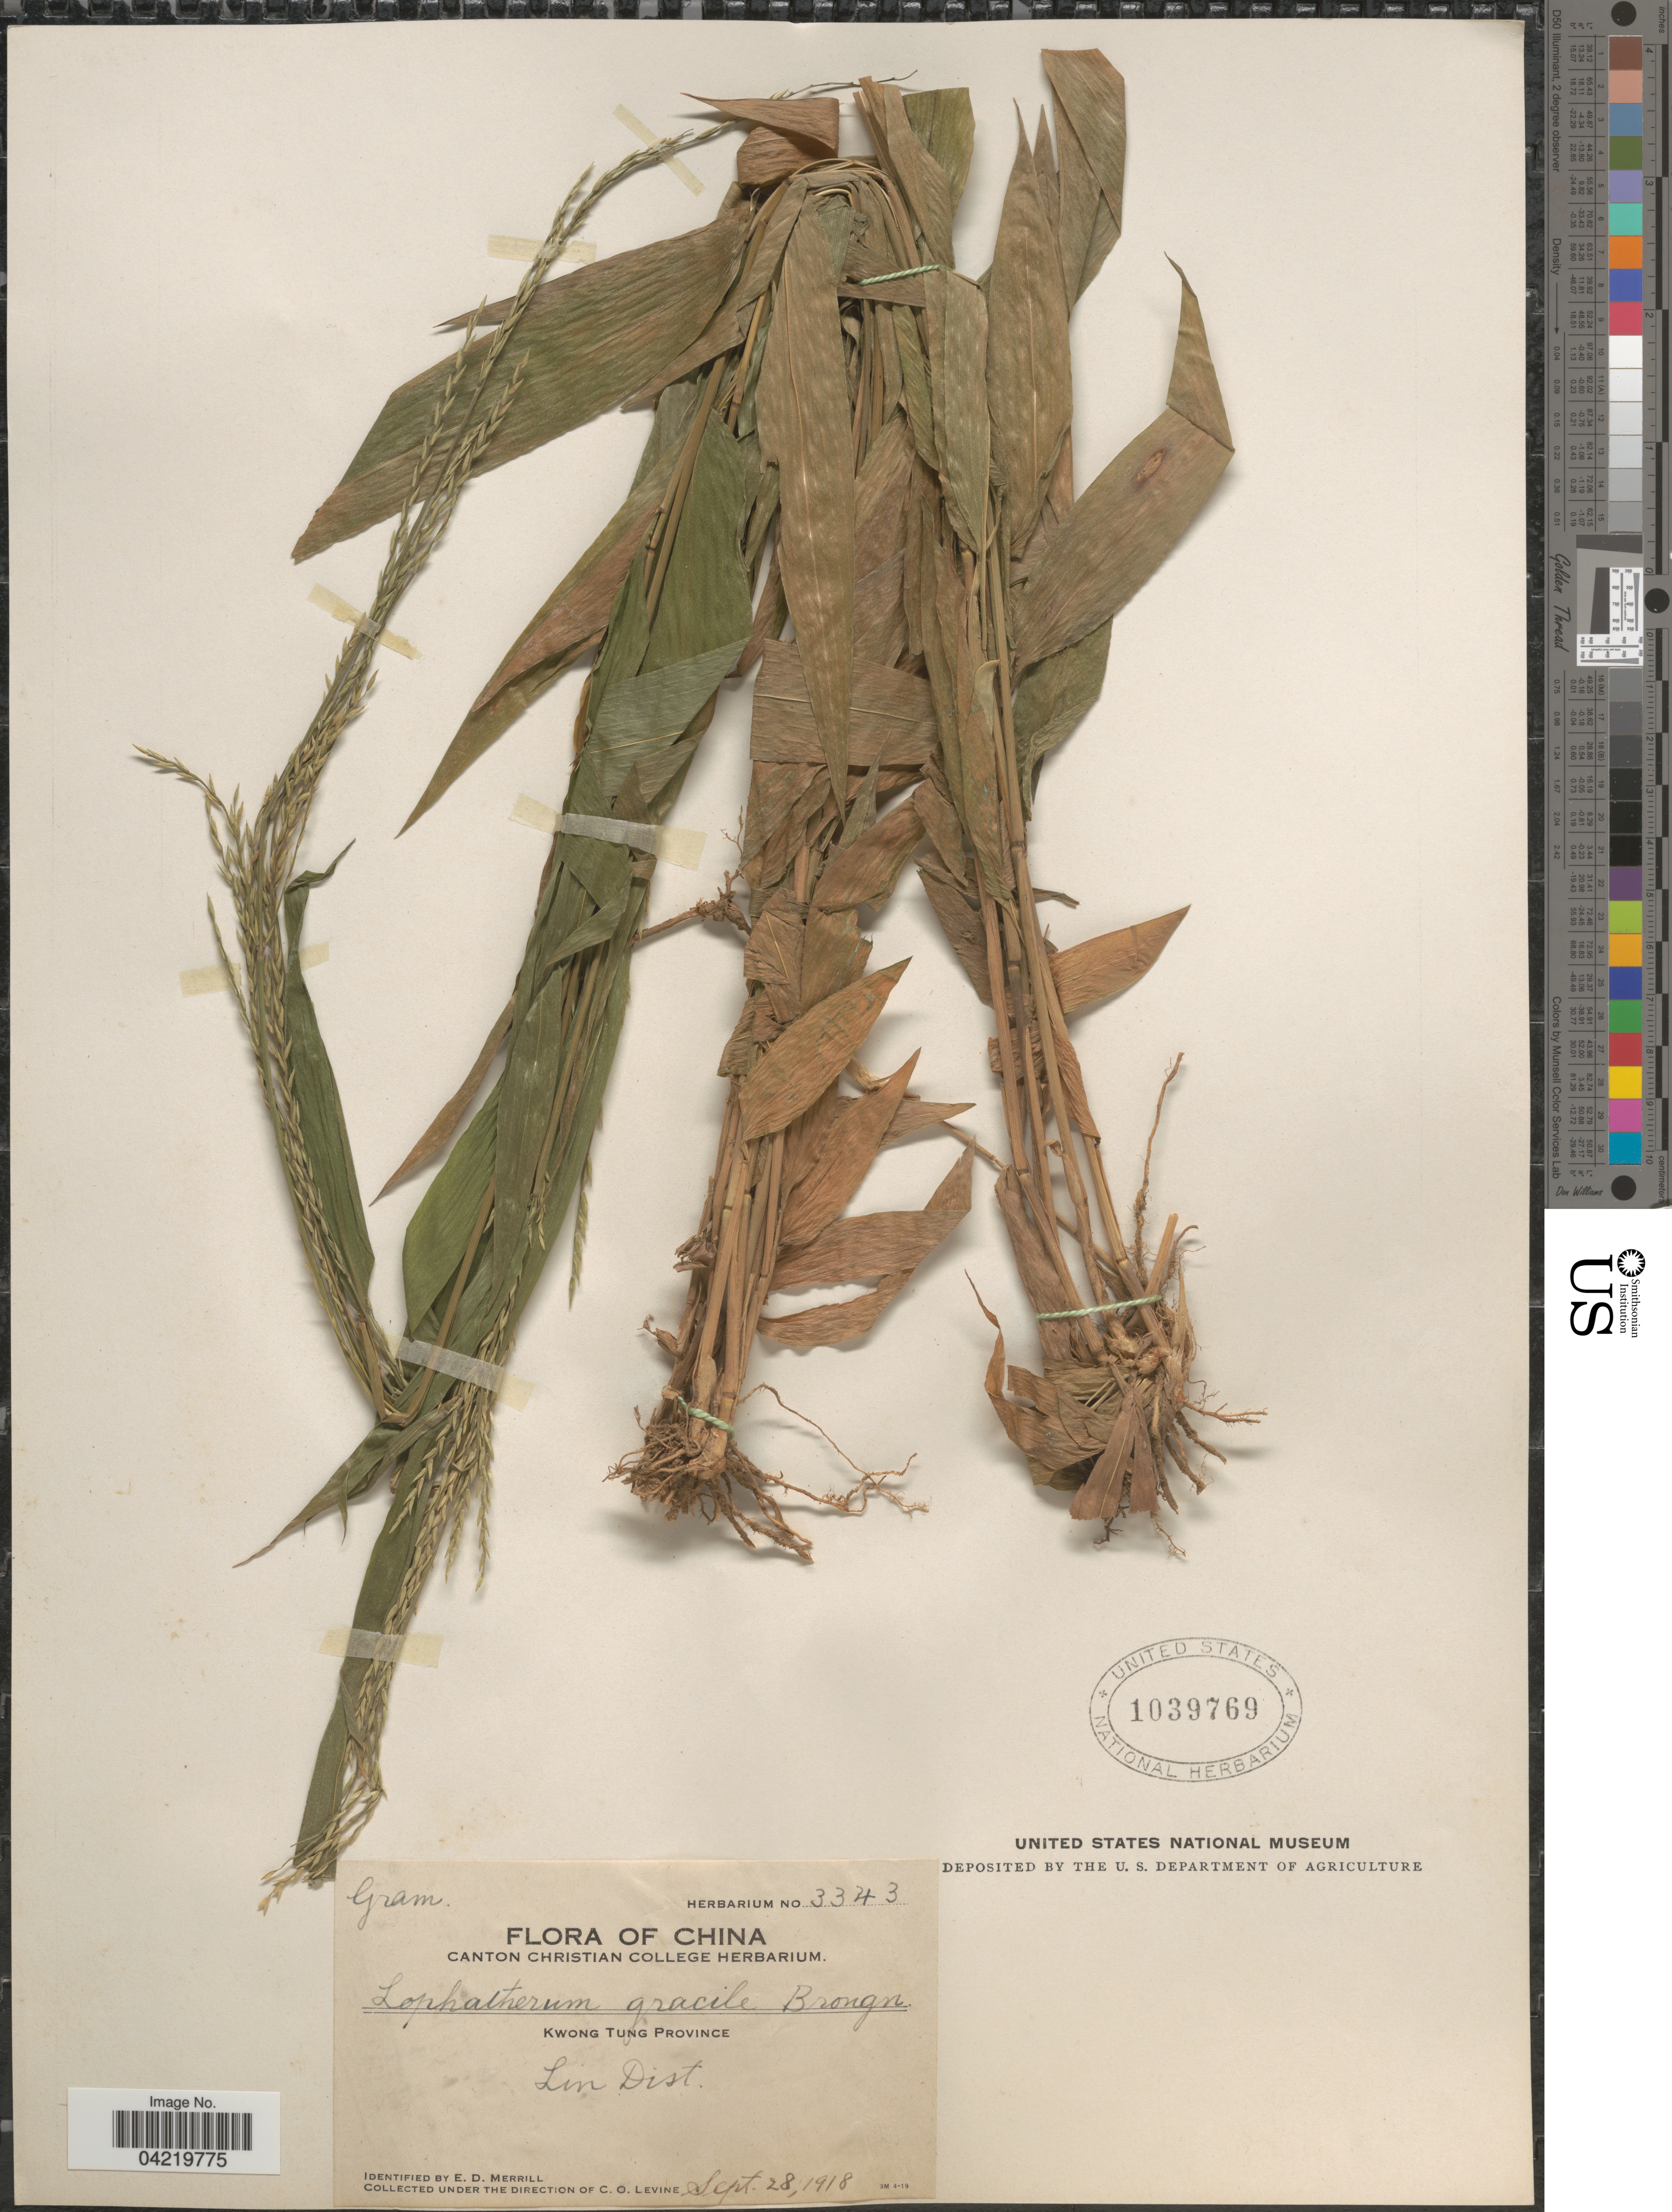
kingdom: Plantae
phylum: Tracheophyta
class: Liliopsida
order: Poales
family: Poaceae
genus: Lophatherum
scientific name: Lophatherum gracile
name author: Brongn.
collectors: C. O. Levine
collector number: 3343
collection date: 1918-09-28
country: China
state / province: Guangdong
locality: Kwong Tung Province. Lin Dist.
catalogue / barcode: US 1039769